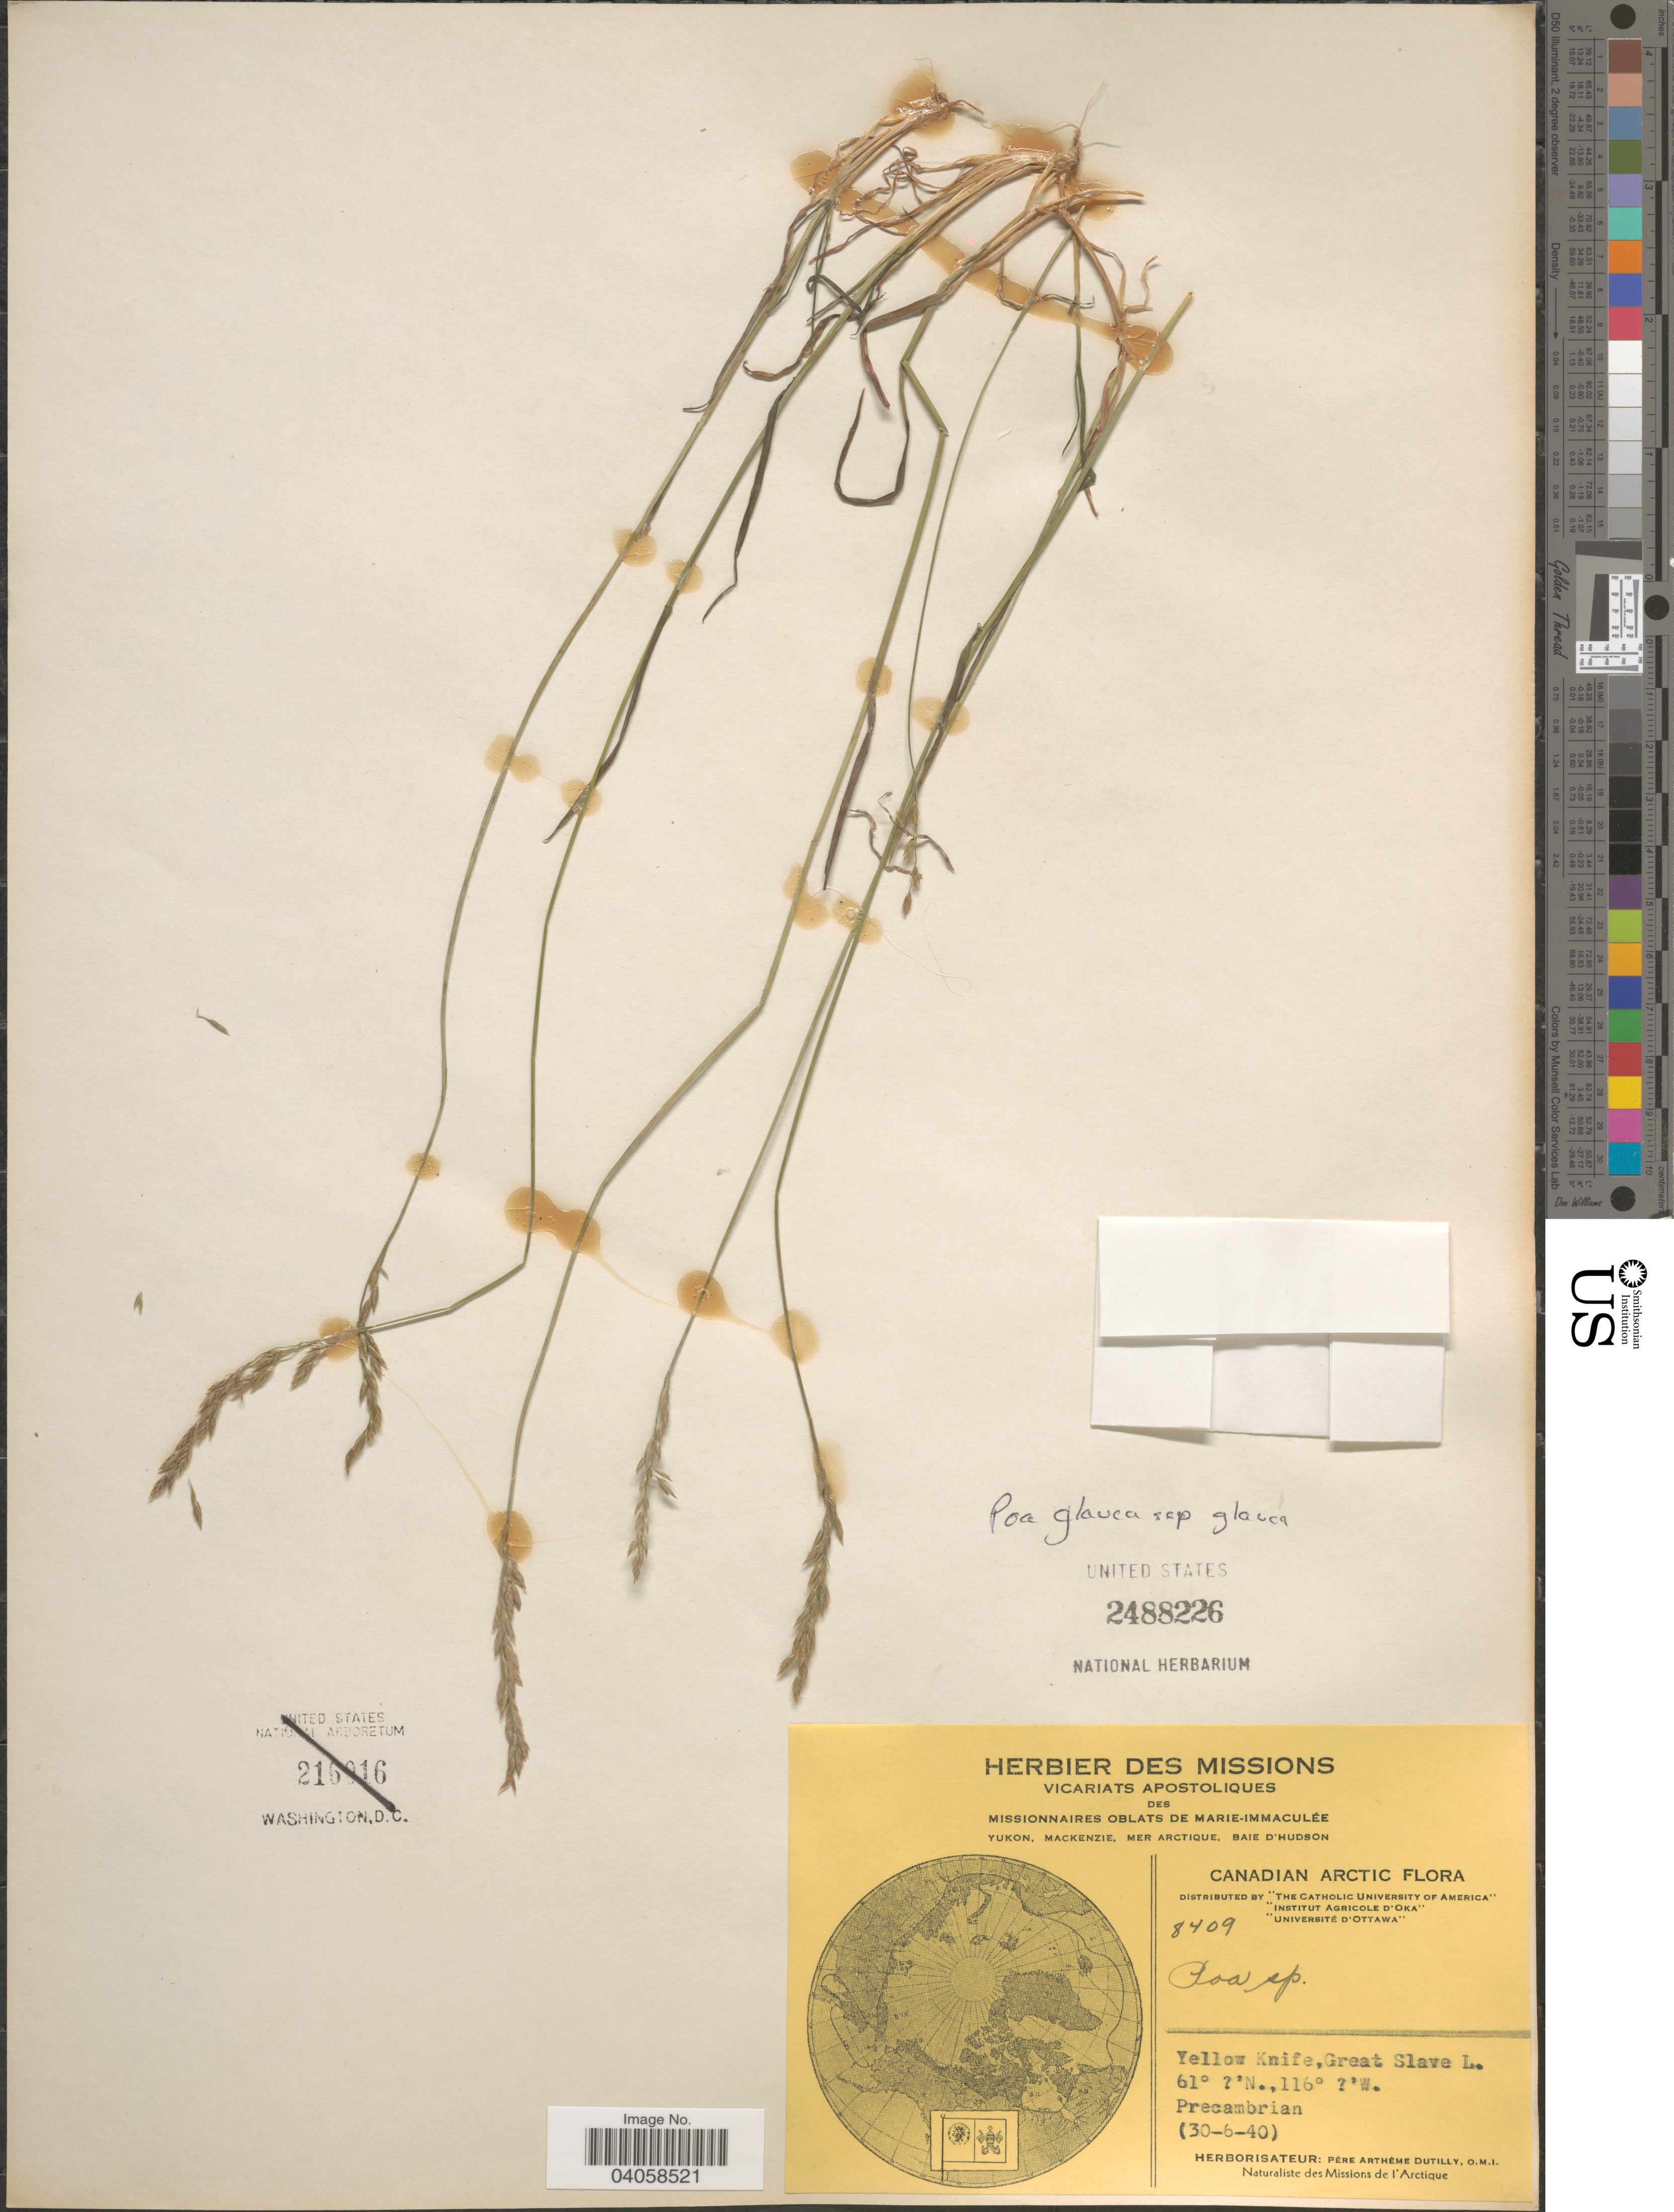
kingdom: Plantae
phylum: Tracheophyta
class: Liliopsida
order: Poales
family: Poaceae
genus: Poa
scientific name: Poa glauca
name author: Vahl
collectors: P. Dutilly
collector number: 8409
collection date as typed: Transcribed d/m/y: 30/6/40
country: Canada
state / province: Northwest Territories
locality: Canadian Arctic. Yellow Knife, Great Slave L.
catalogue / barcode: US 2488226